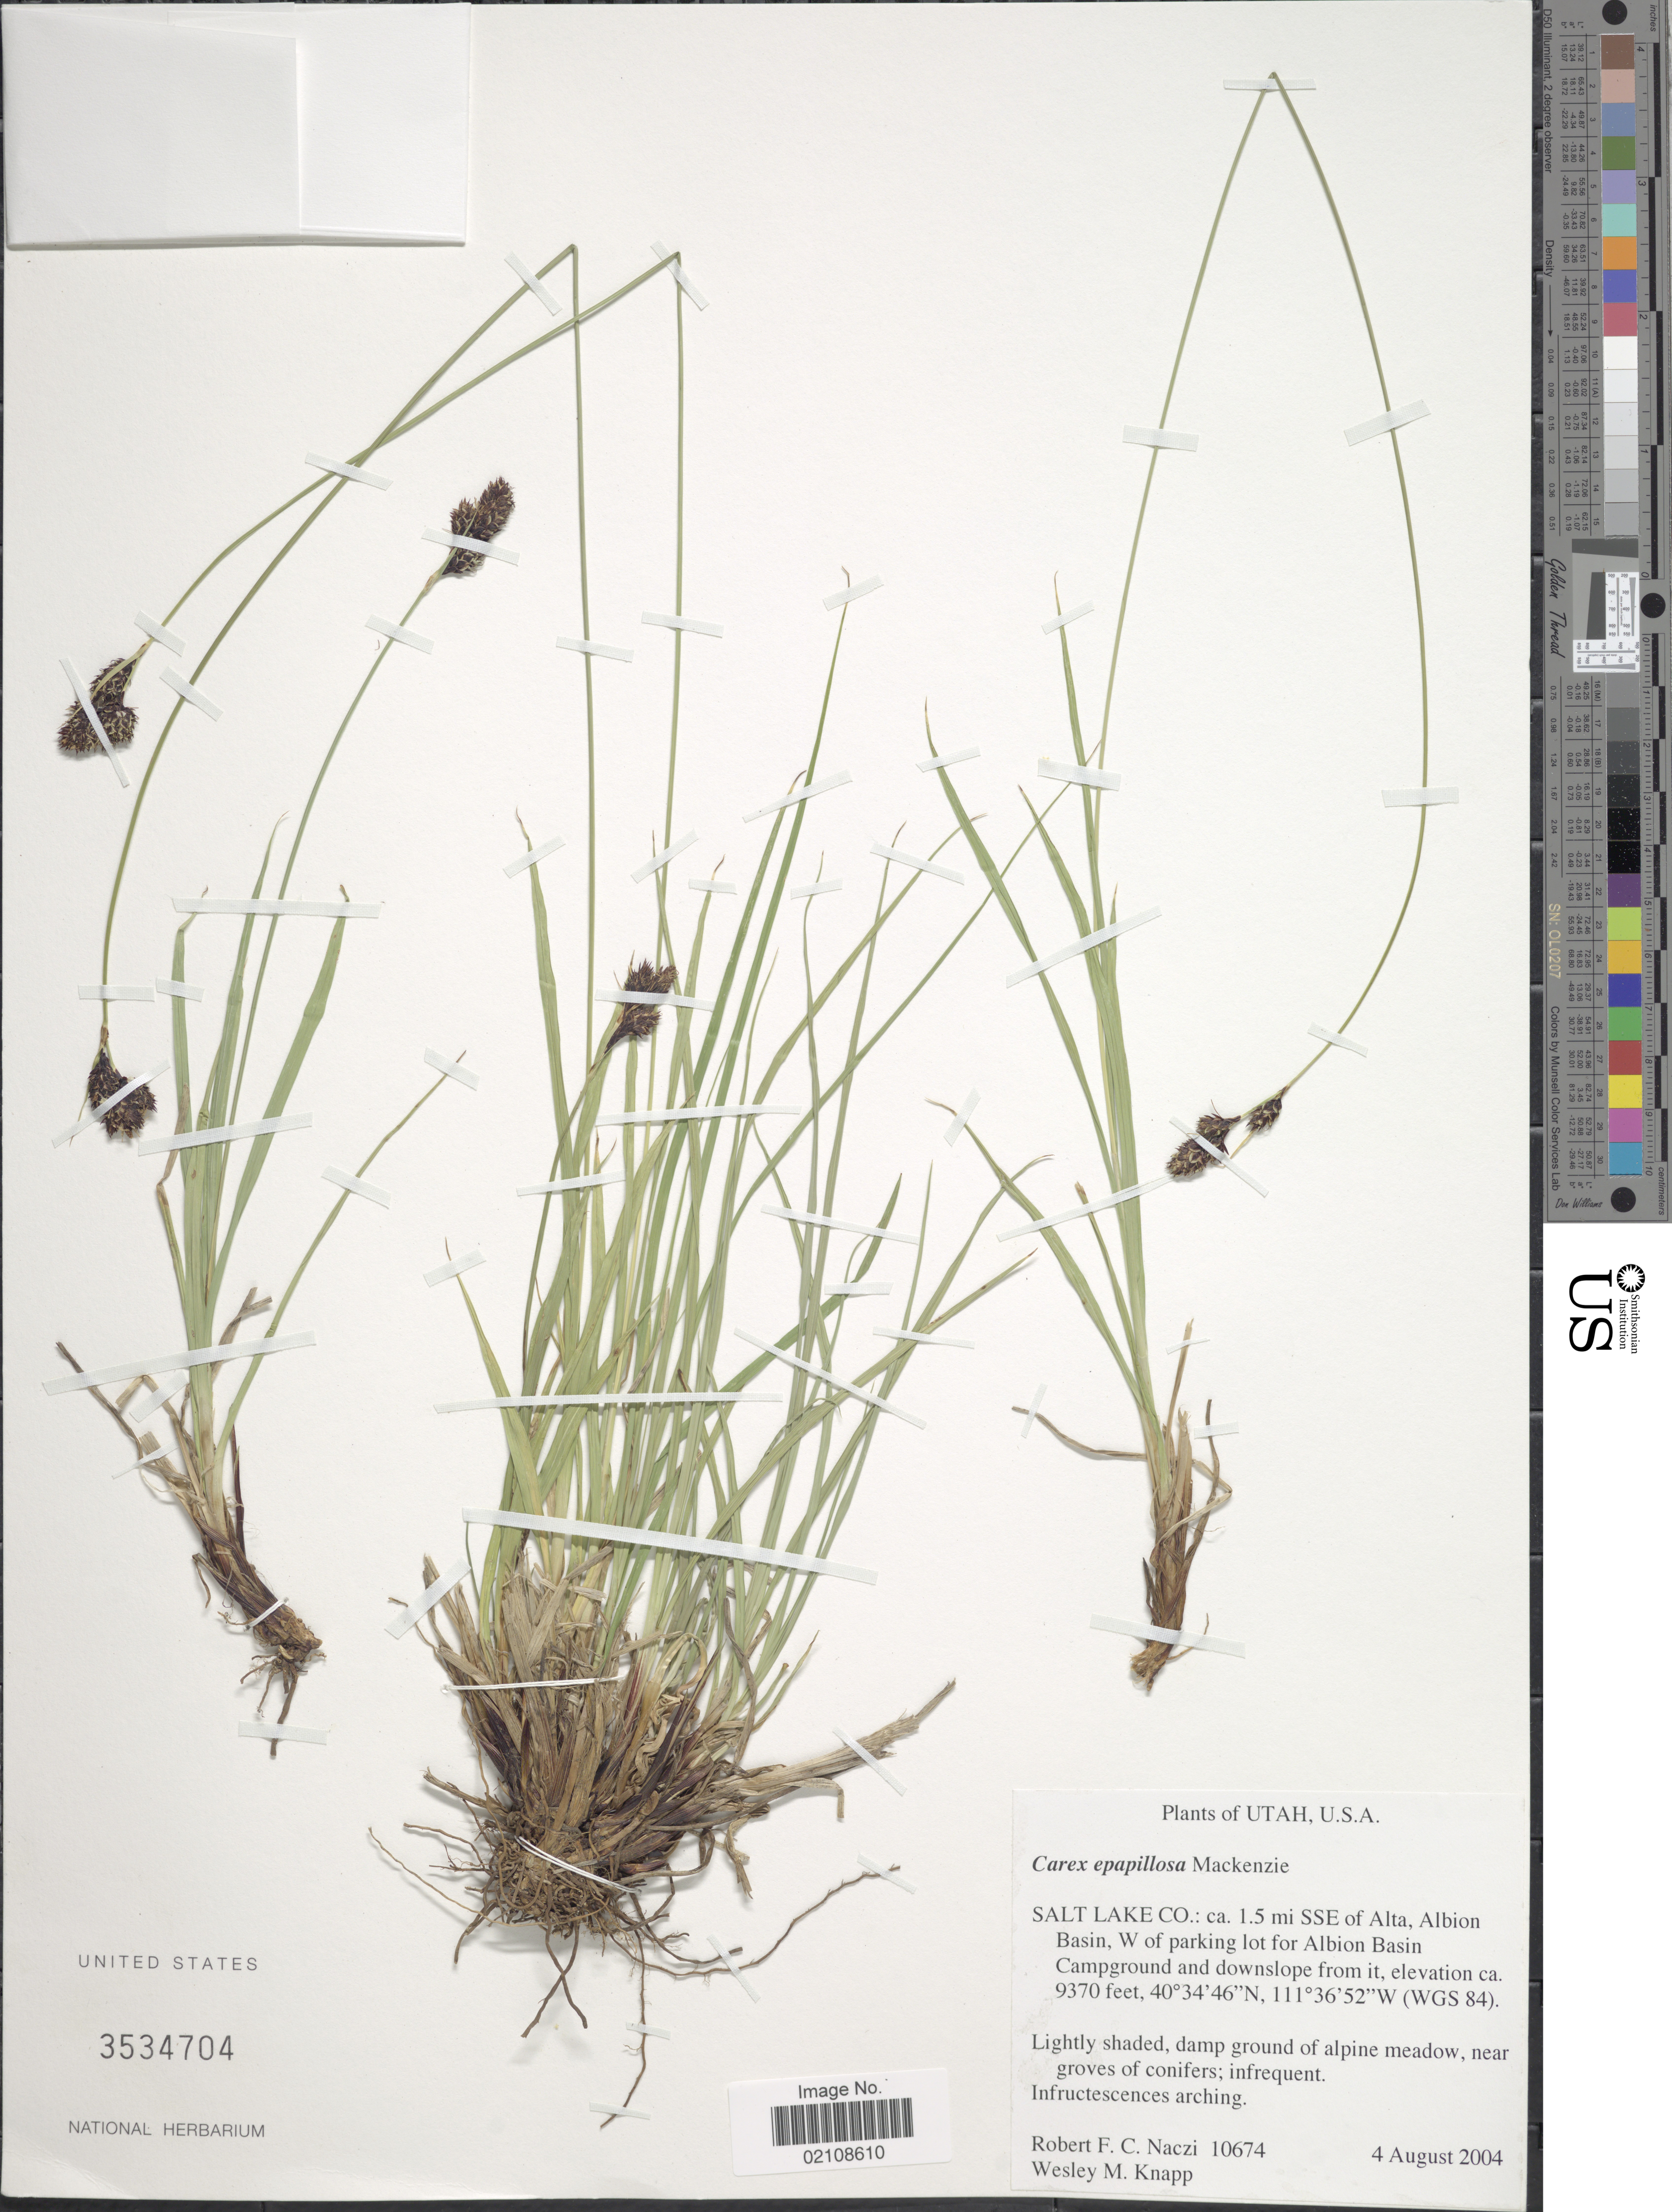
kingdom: Plantae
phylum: Tracheophyta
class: Liliopsida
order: Poales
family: Cyperaceae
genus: Carex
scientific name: Carex epapillosa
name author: Mack.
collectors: R. F. C. Naczi & W. Knapp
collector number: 10674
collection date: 2004-08-04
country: United States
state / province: Utah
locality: Salt Lake Co.: ca. 1.5 mi SSE of Alta, Albion Basin, W of parking lot for Albion Basin Campground and downslope, (WGS 84)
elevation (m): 2856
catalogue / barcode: US 3534704